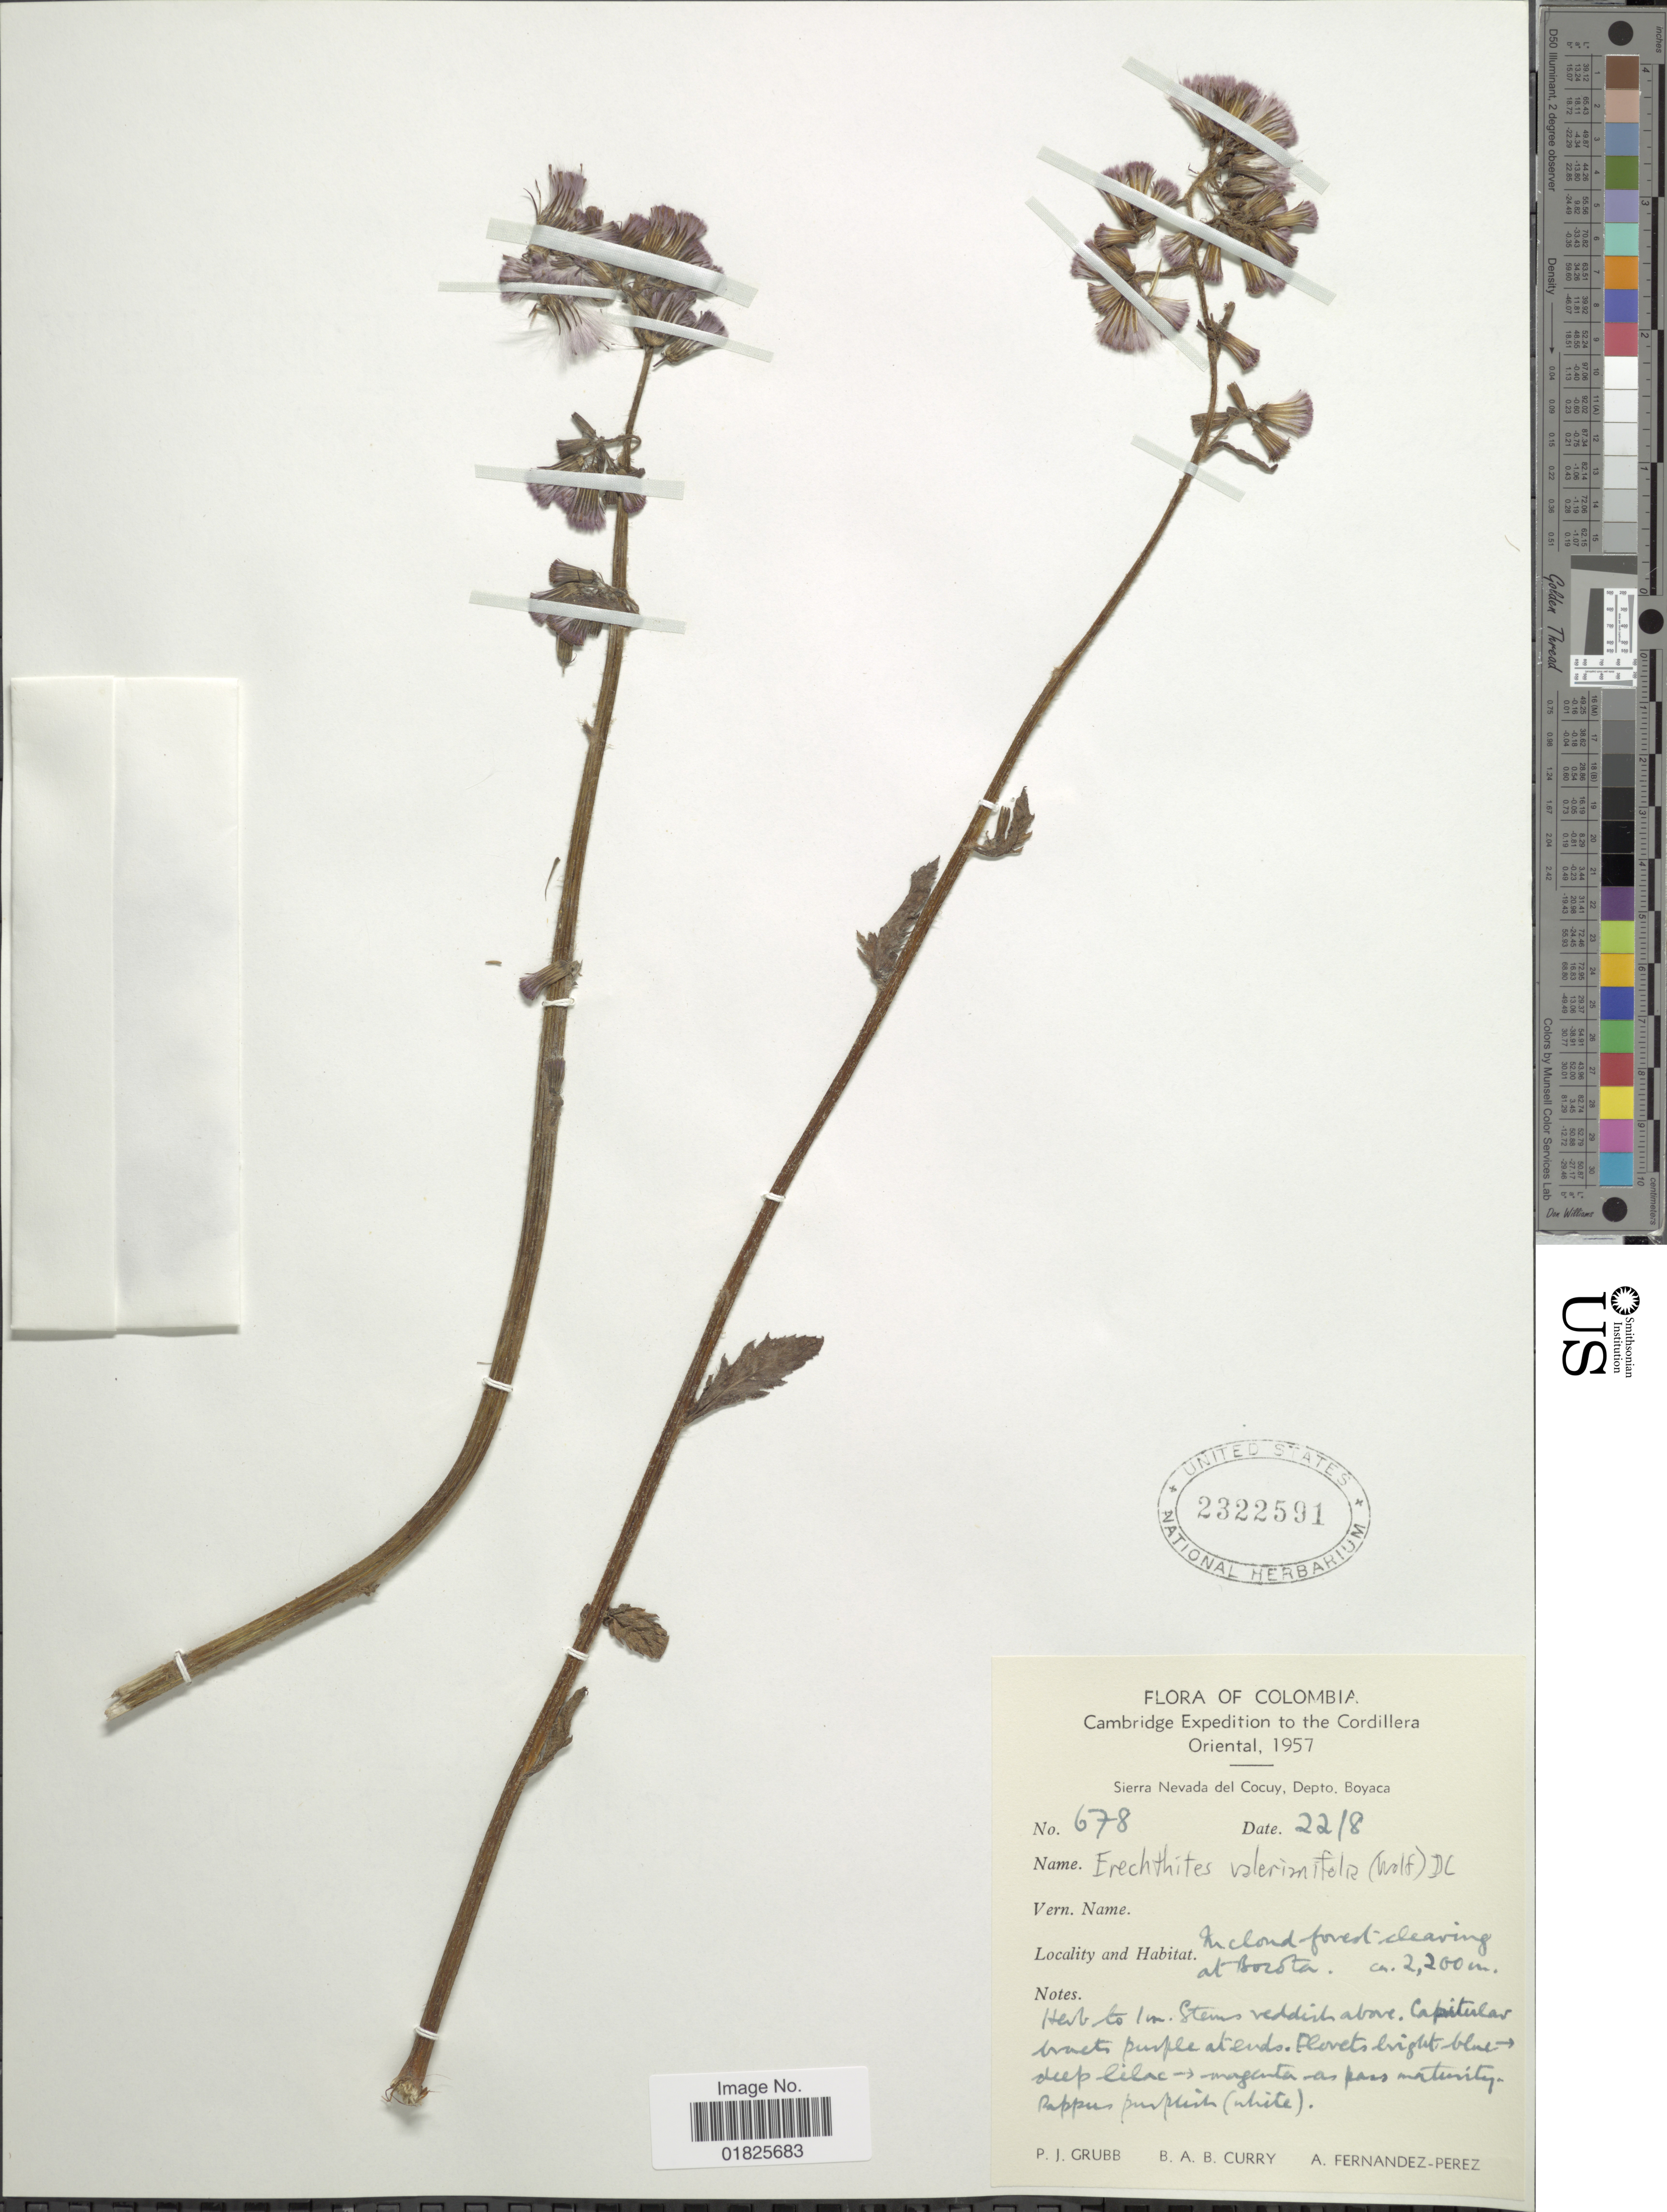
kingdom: Plantae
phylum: Tracheophyta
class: Magnoliopsida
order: Asterales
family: Asteraceae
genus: Erechtites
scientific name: Erechtites valerianifolius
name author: (Link ex Spreng.) DC.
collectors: P. J. Grubb, B. Curry & A. Fernández-Pérez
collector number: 678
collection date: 1957-08-22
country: Colombia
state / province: Boyacá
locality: Sierra Nevada del Cocuy. Cordillera Oriental. At Bocota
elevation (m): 2200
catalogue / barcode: US 2322591